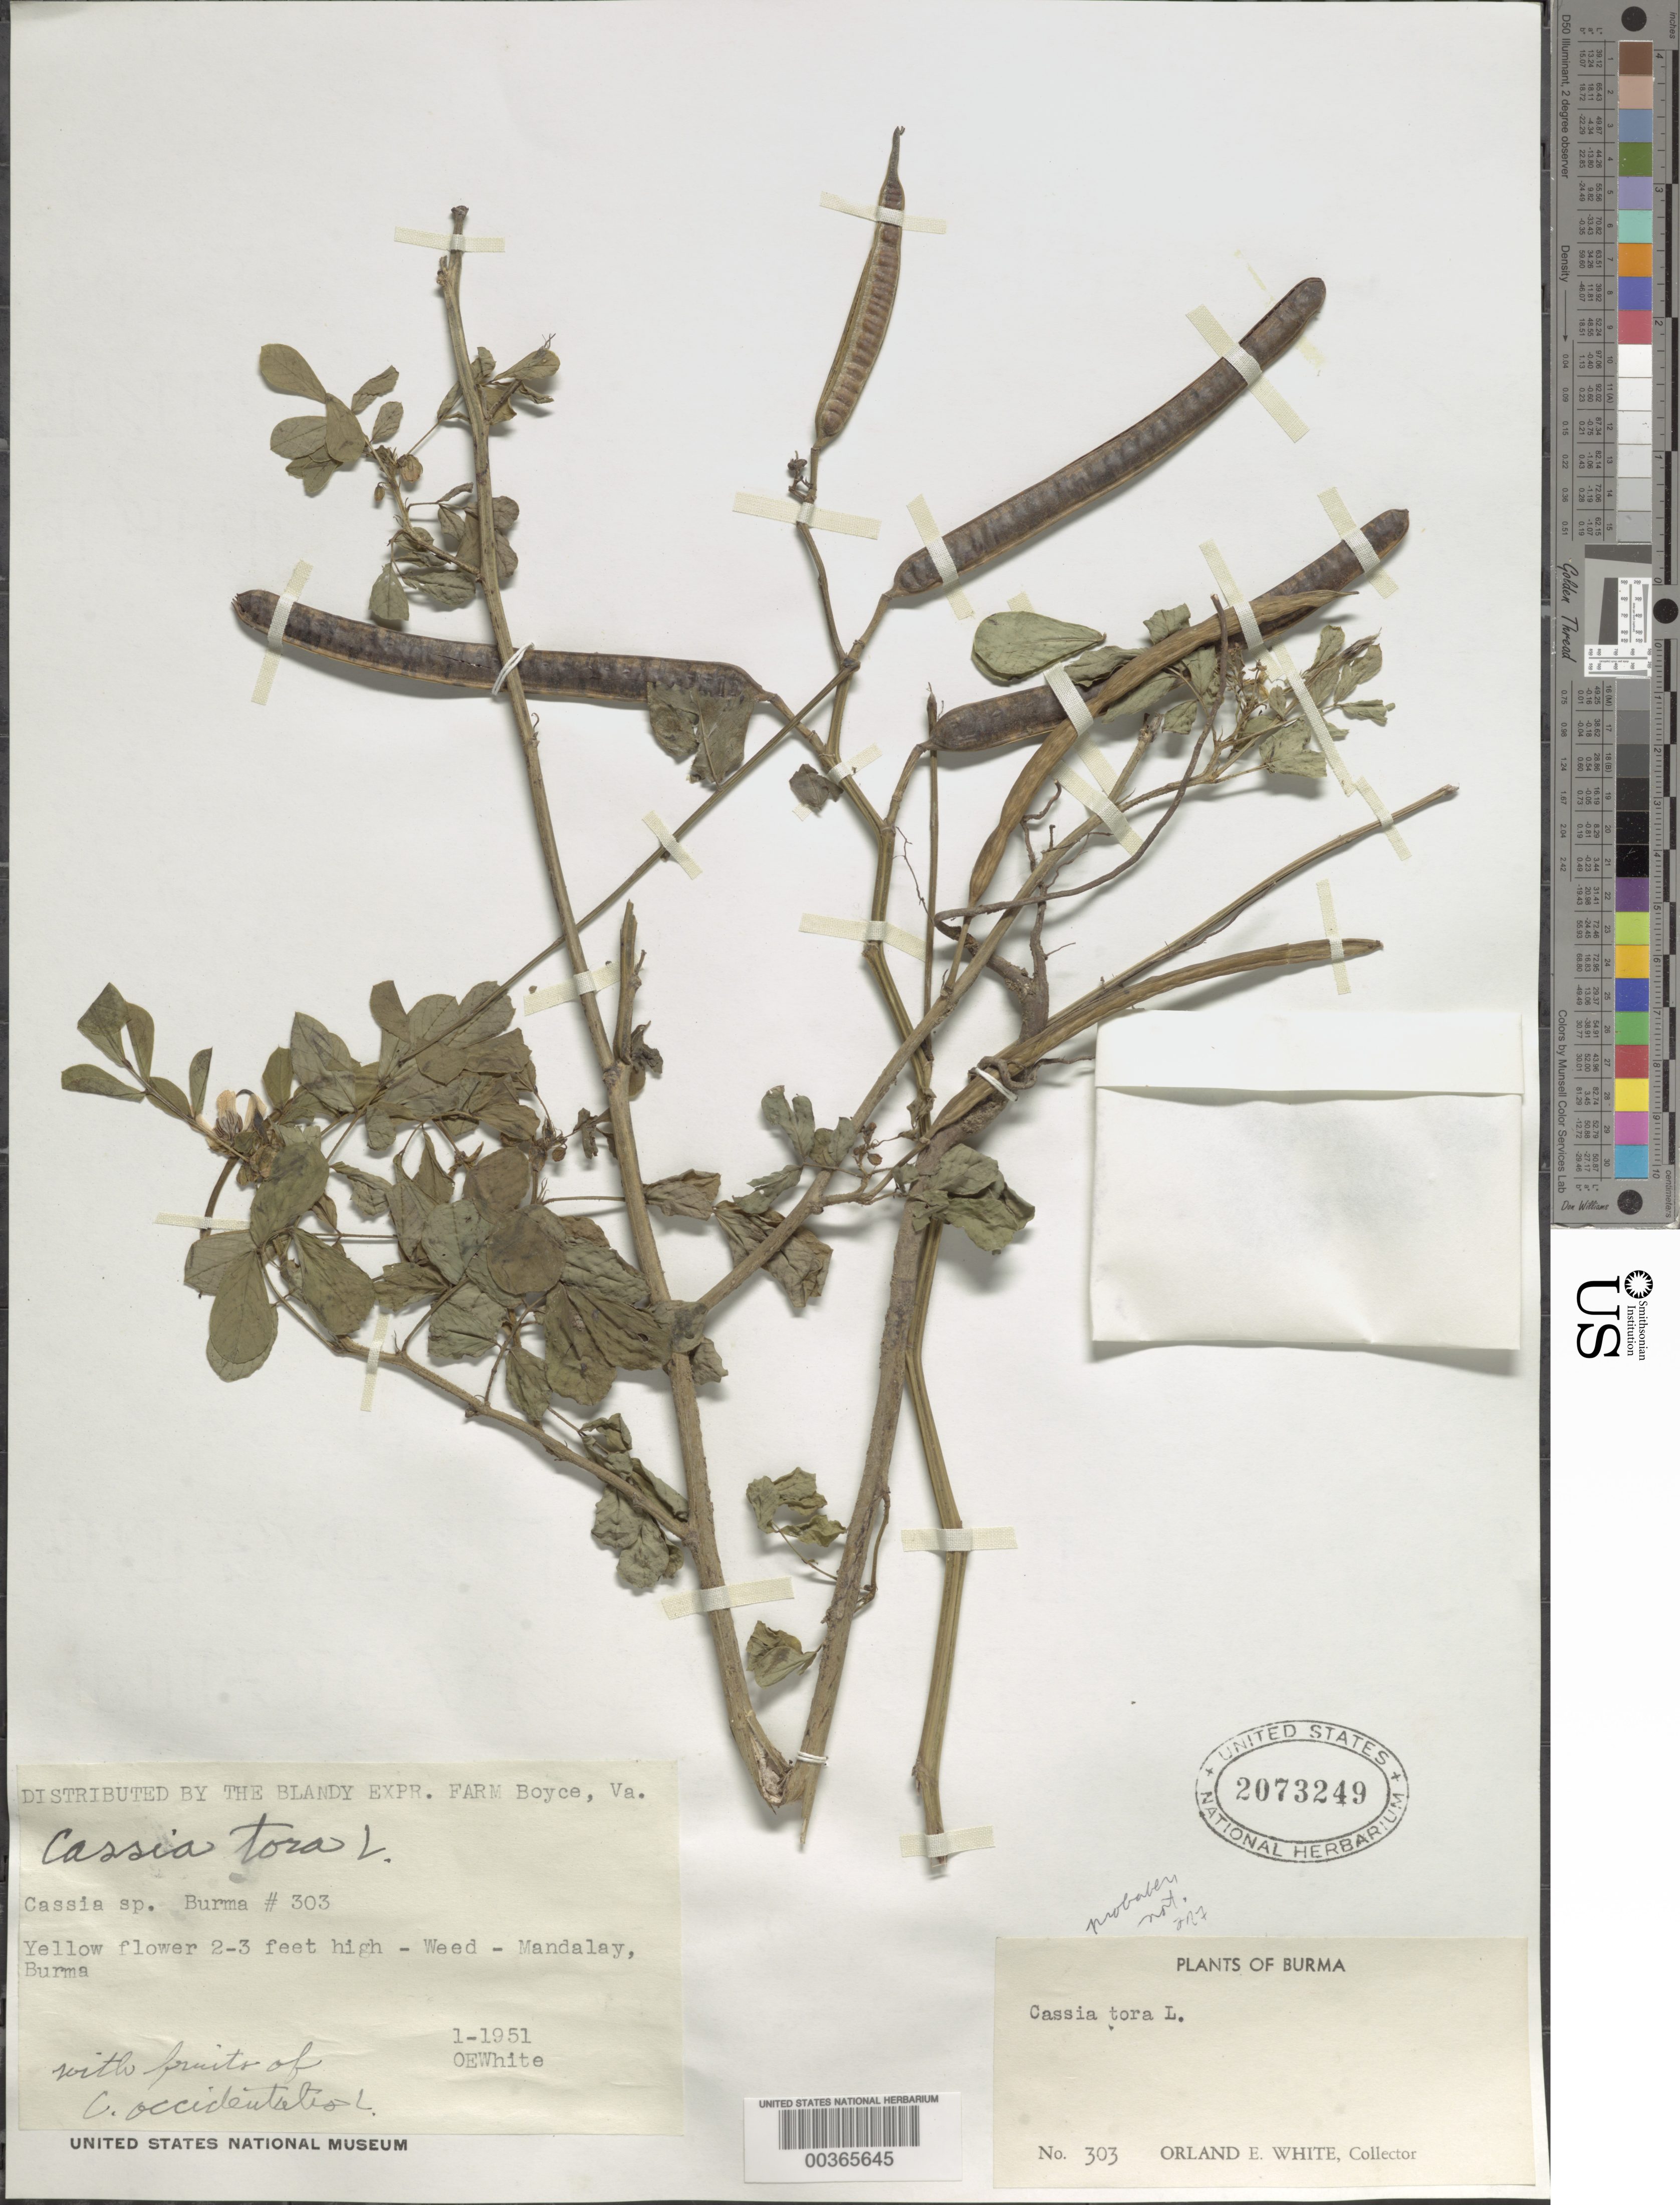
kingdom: Plantae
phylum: Tracheophyta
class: Magnoliopsida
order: Fabales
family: Fabaceae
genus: Senna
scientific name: Senna obtusifolia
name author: (L.) H.S. Irwin & Barneby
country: Myanmar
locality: Mandalay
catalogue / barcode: US 2073249